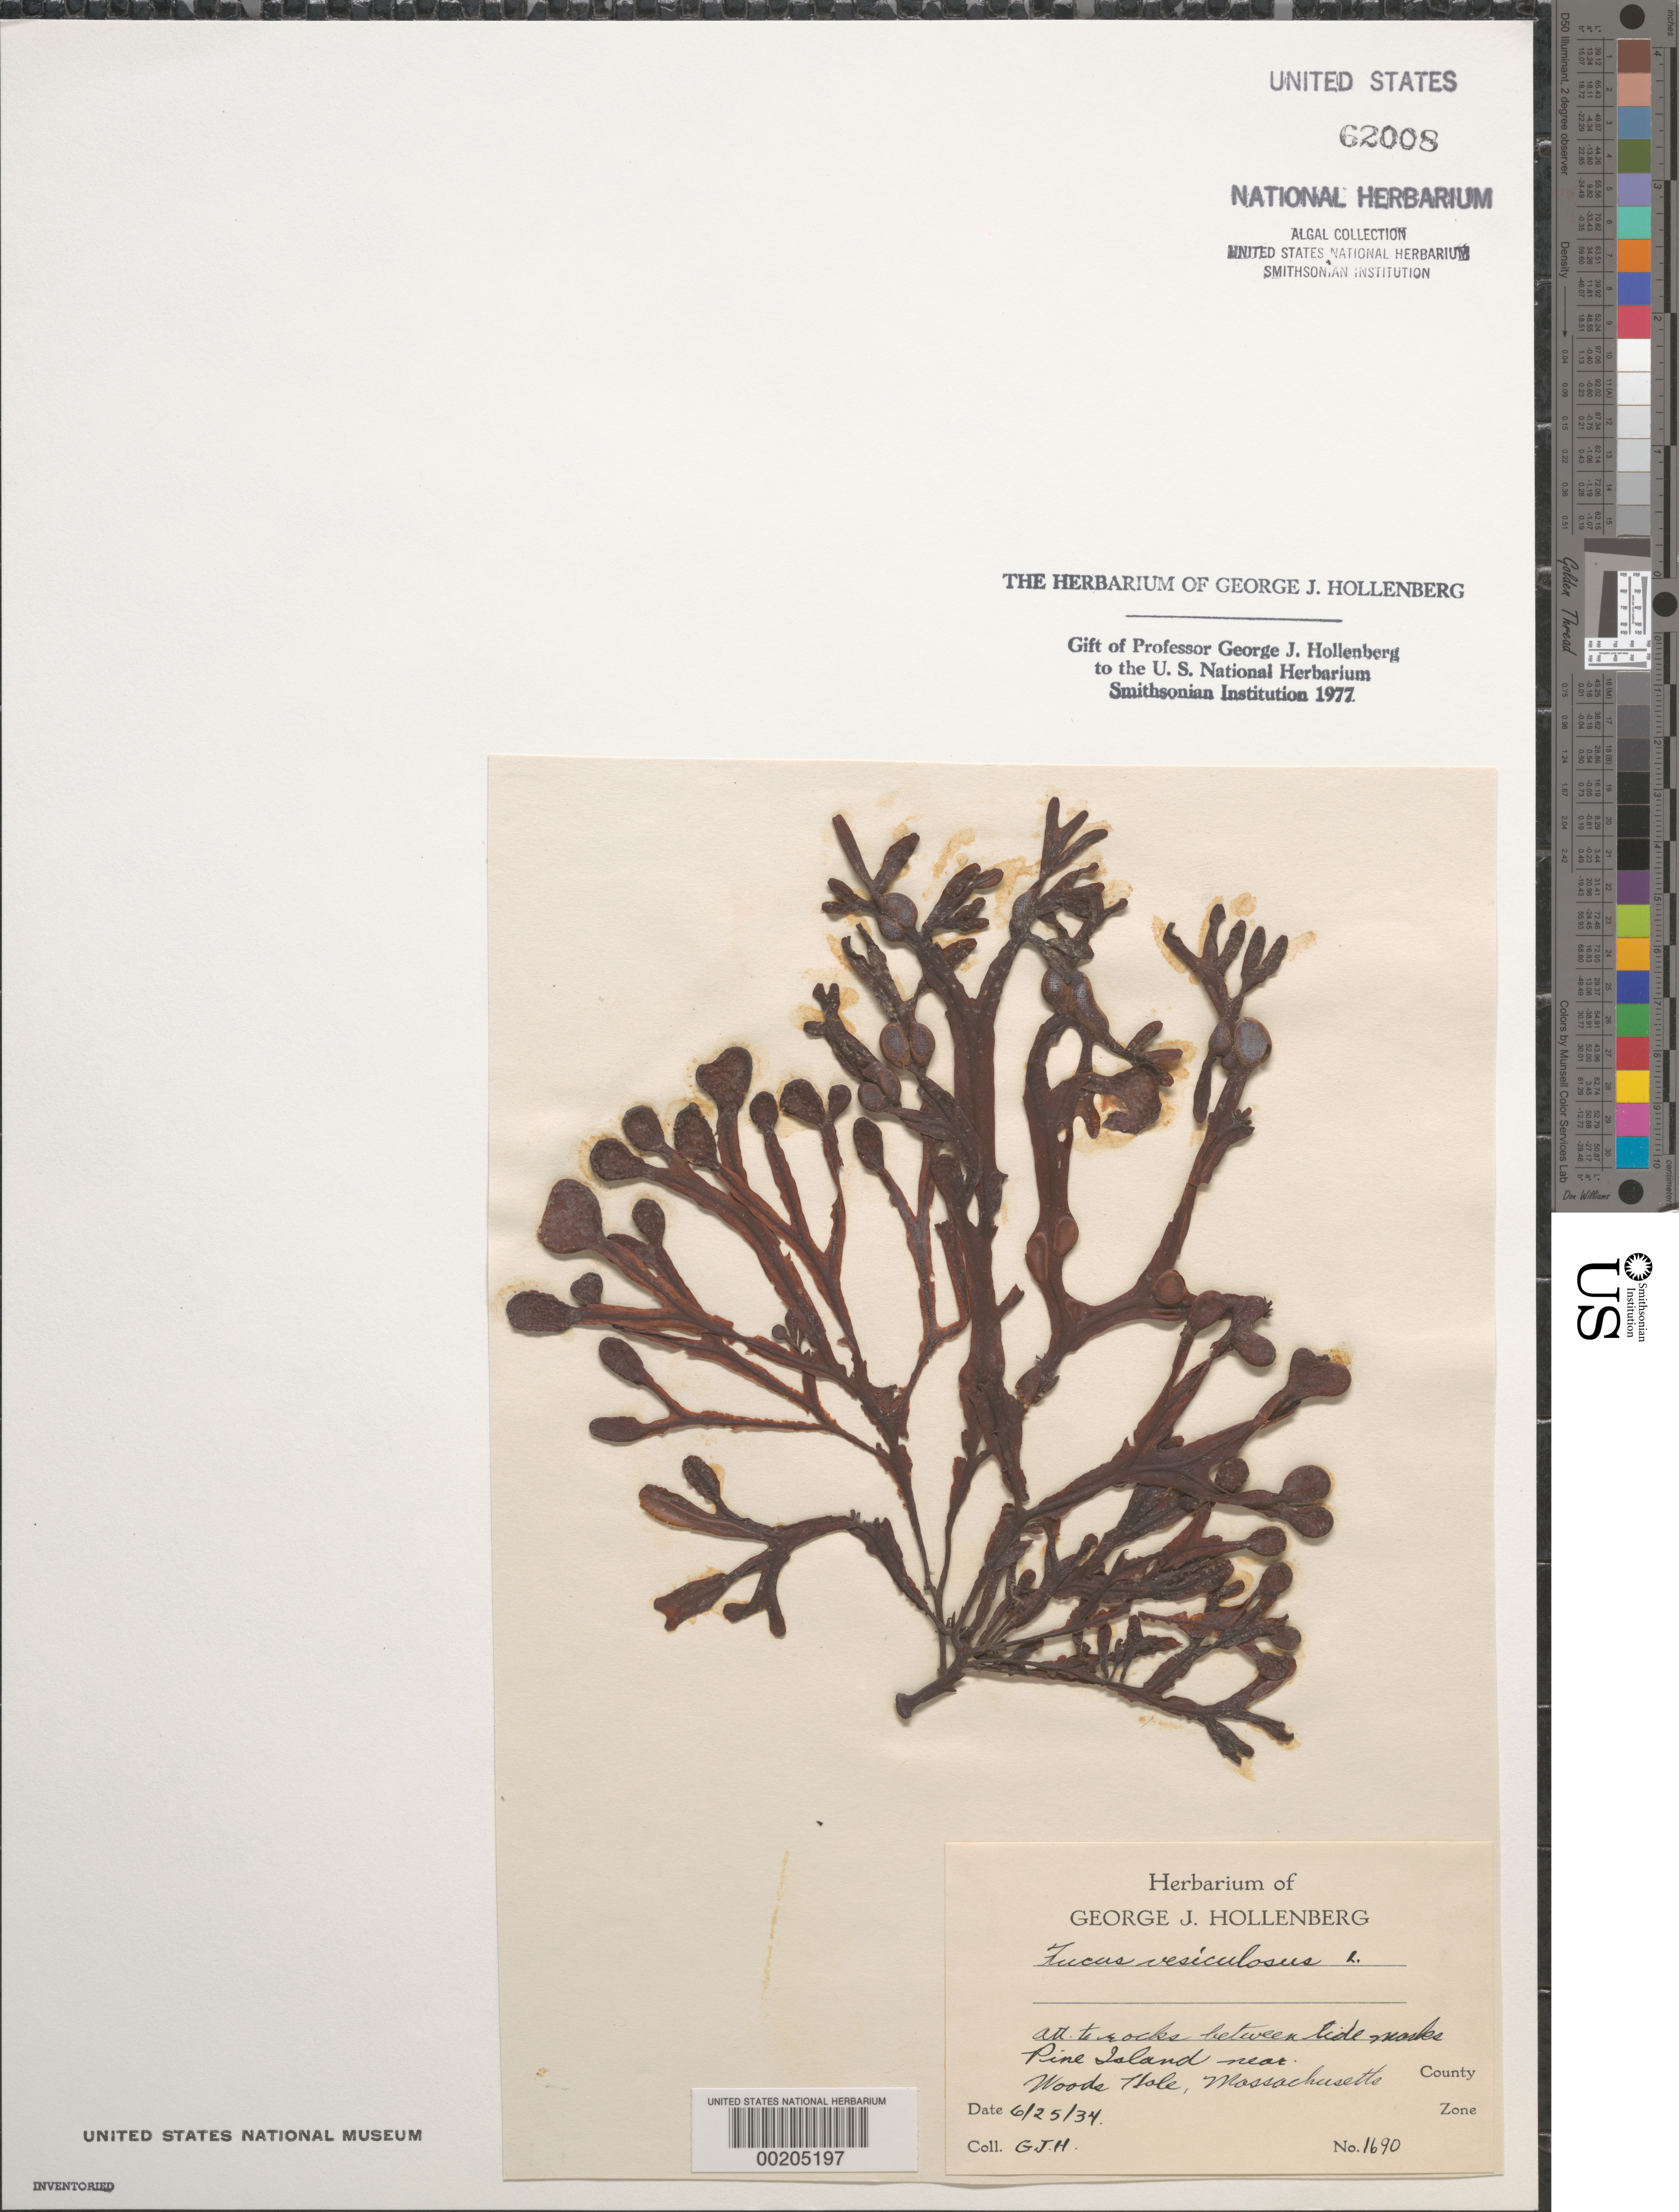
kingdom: Chromista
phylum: Ochrophyta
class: Phaeophyceae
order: Fucales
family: Fucaceae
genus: Fucus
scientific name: Fucus vesiculosus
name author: L.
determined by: Hollenberg, George J.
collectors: G. Hollenberg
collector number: GJH 1690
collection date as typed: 25 Jun 1934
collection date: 1934-06-25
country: United States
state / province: Massachusetts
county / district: Dukes County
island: Pine Island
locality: Near Woods Hole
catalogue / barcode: US 62008